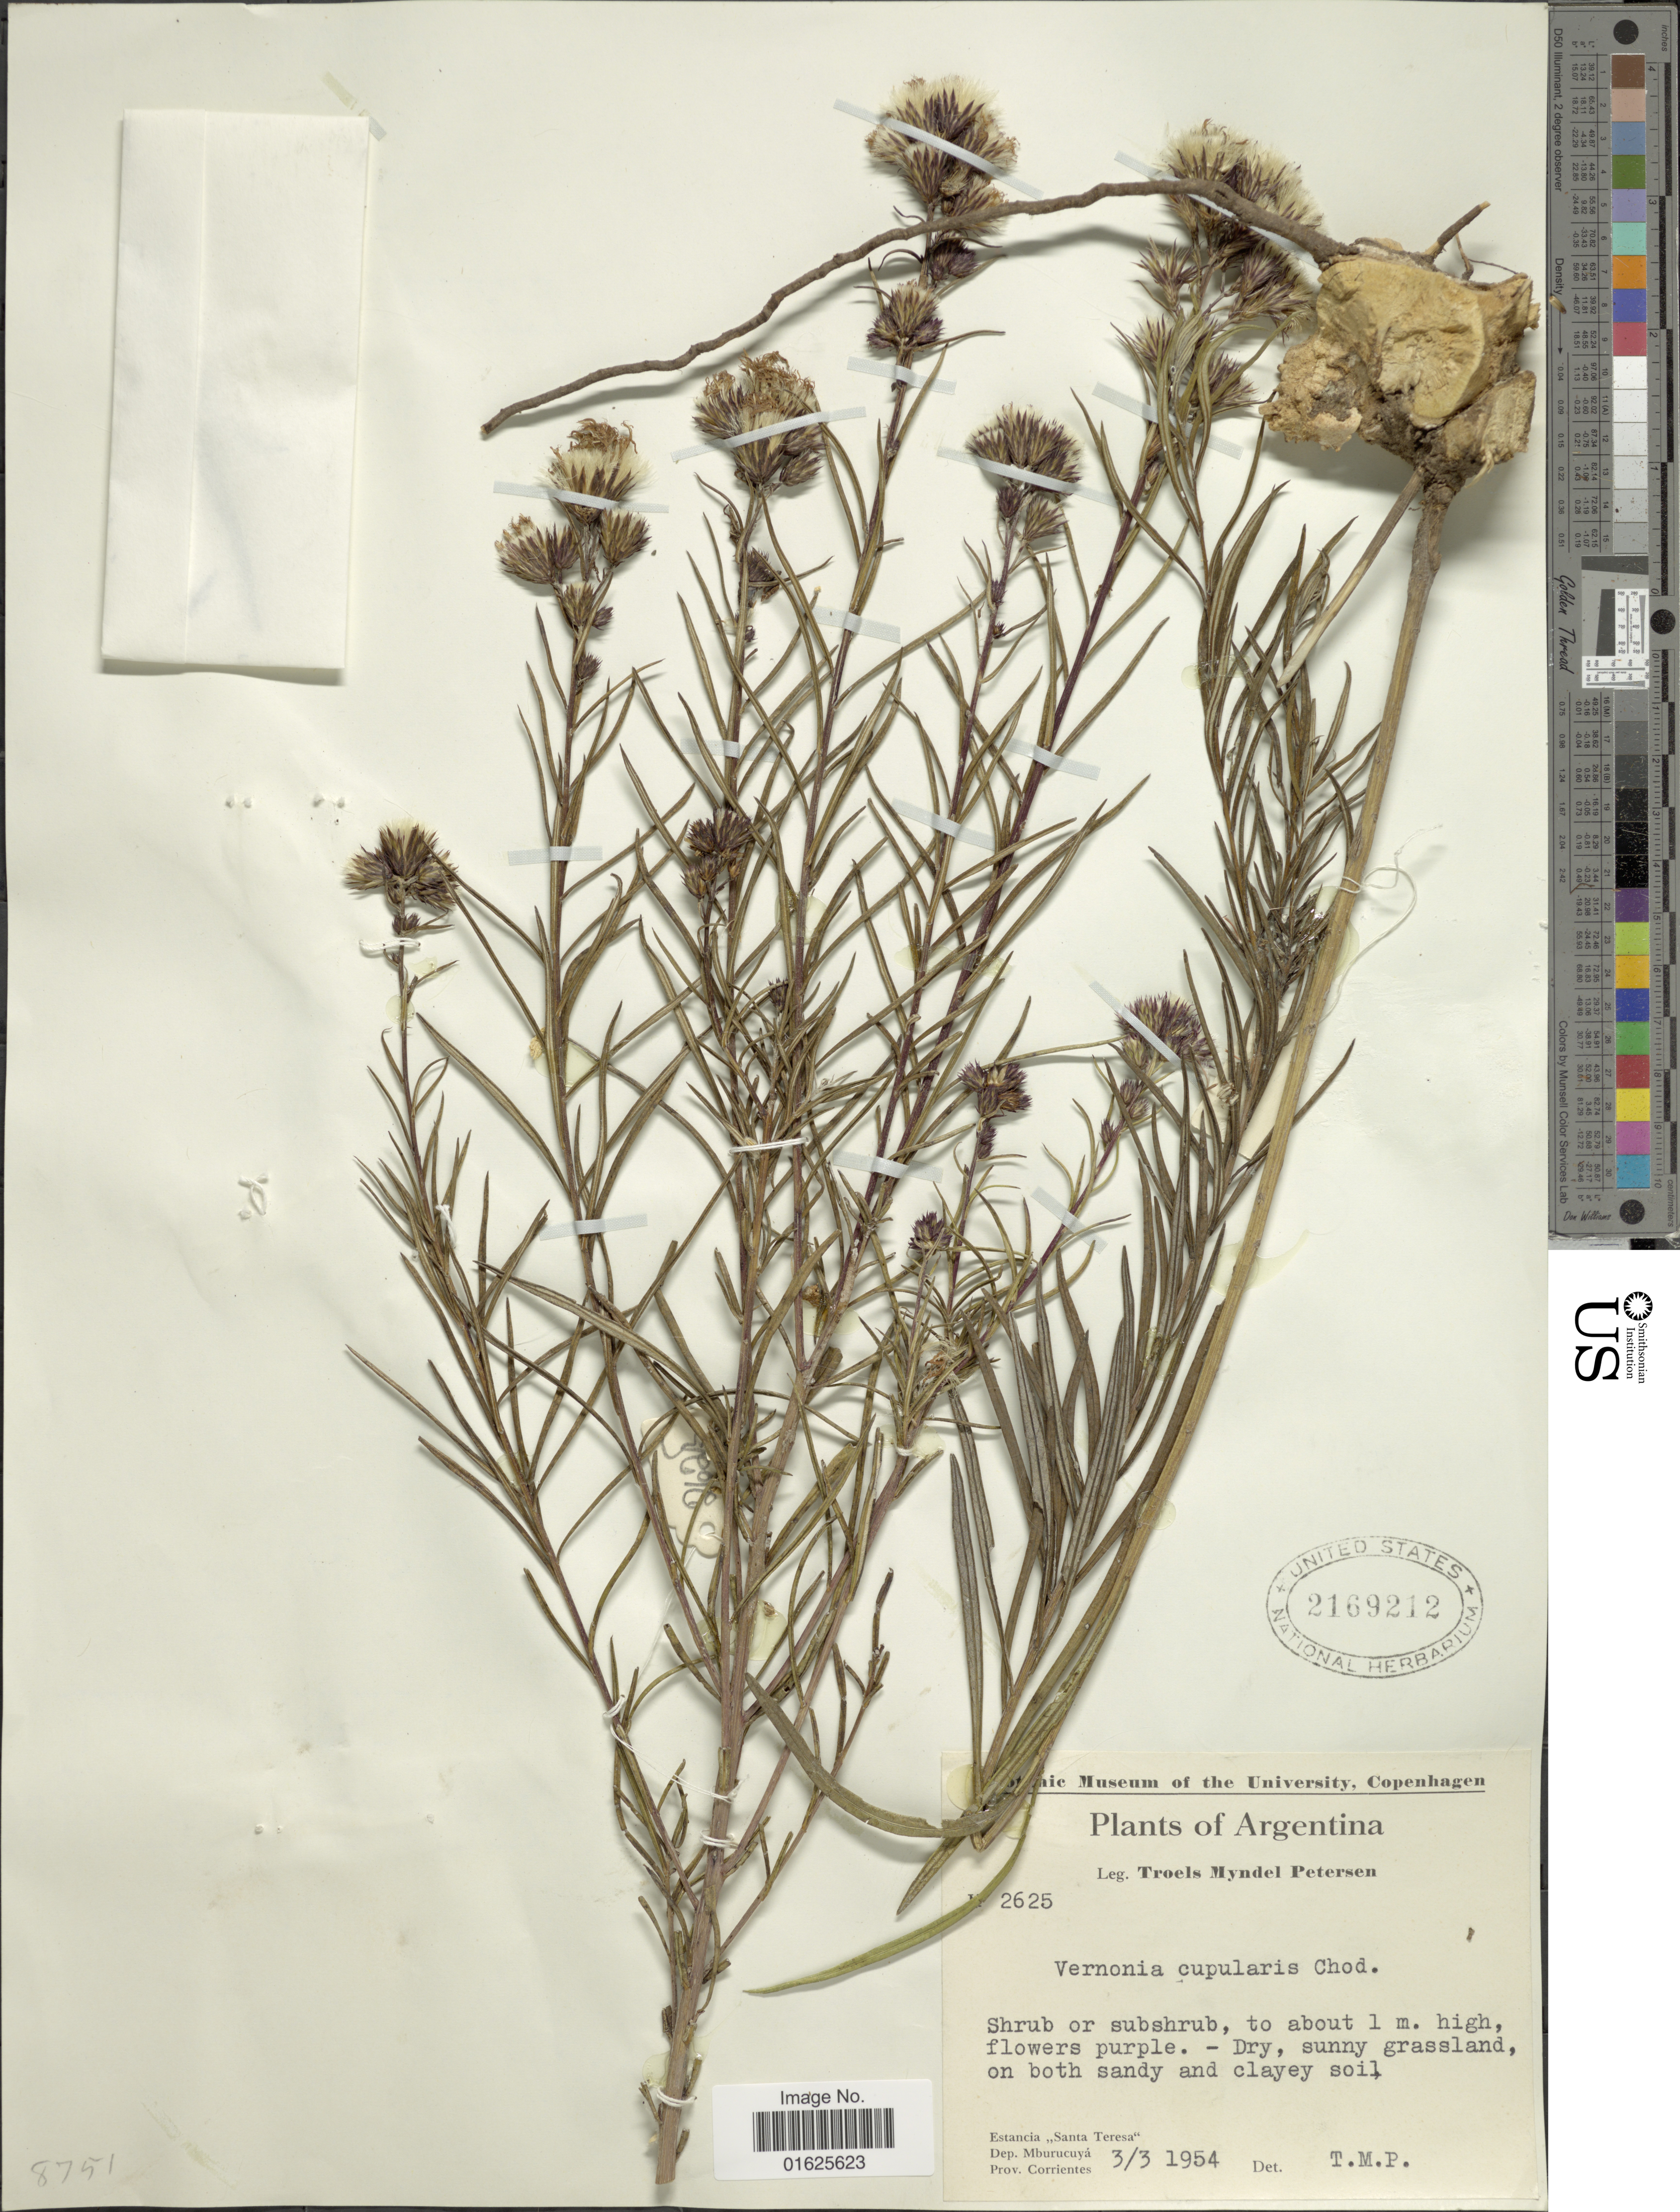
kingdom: Plantae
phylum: Tracheophyta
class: Magnoliopsida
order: Asterales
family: Asteraceae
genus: Vernonanthura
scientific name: Vernonanthura cupularis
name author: (Chodat) H. Rob.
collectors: T. Pederson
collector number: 2625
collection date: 1954-03-03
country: Argentina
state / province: Corrientes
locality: Estancia "Santa Teresa" Dep. Mburucuyá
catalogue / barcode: US 2169212